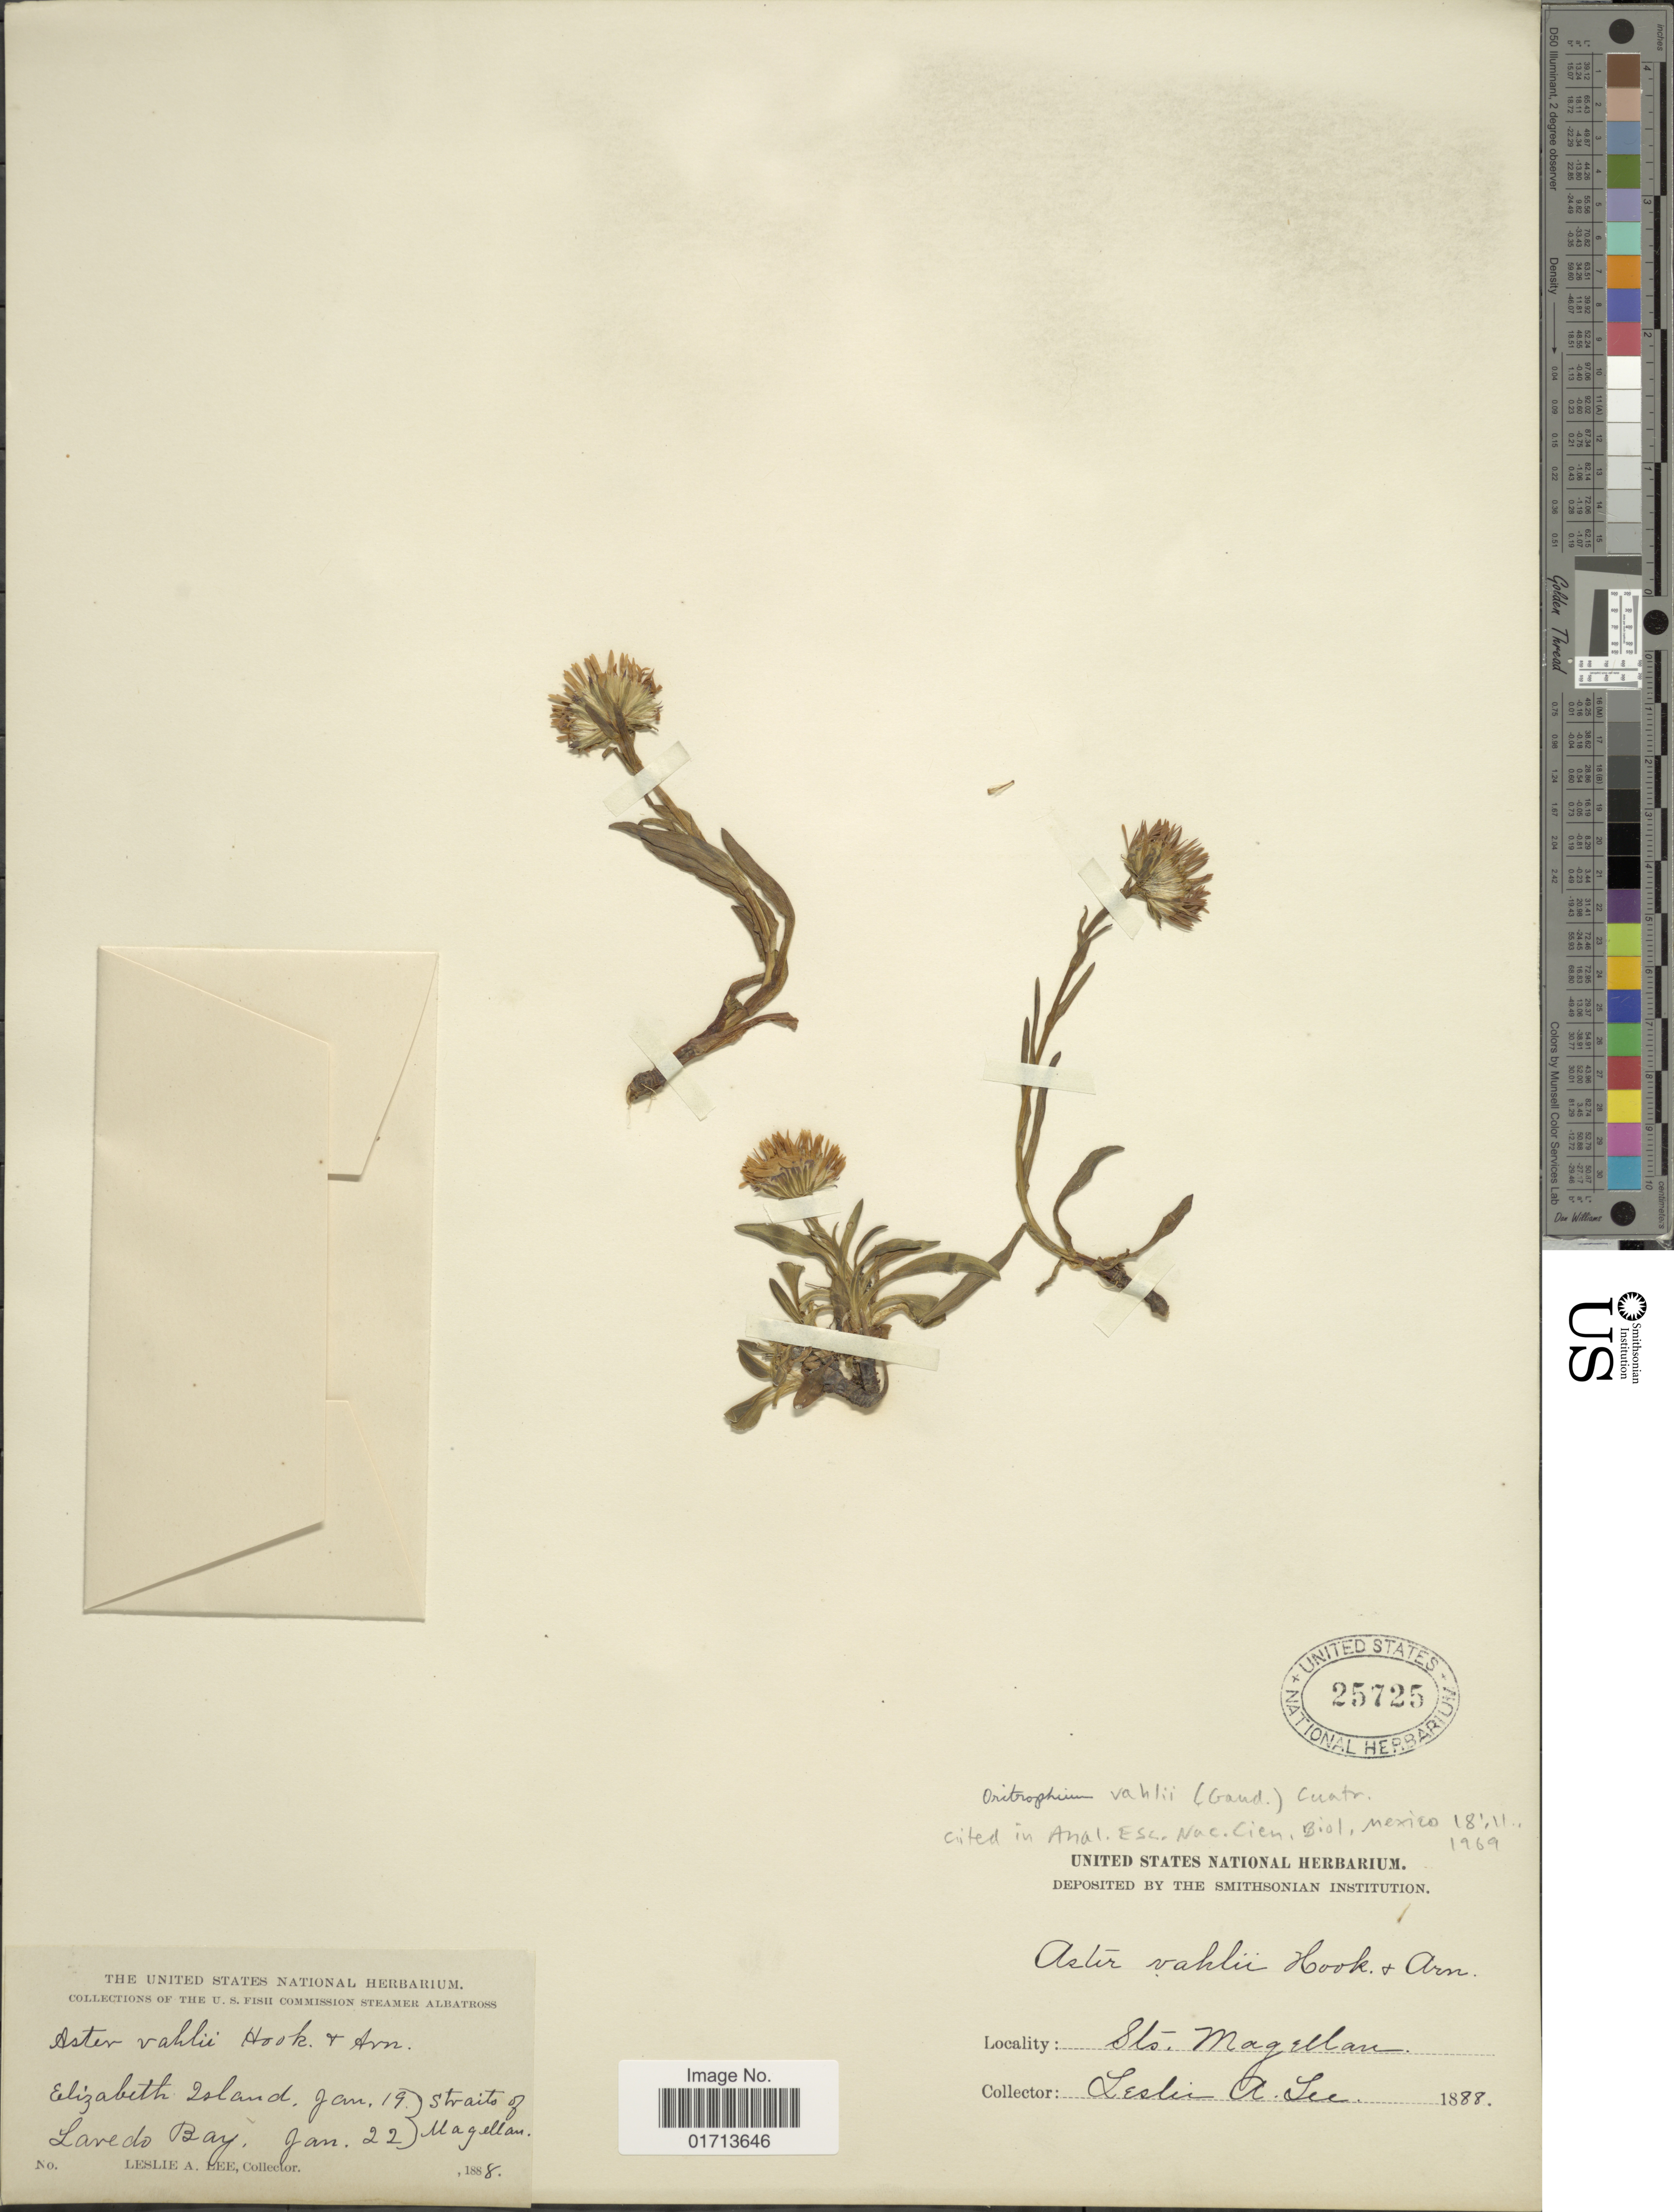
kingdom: Plantae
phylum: Tracheophyta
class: Magnoliopsida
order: Asterales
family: Asteraceae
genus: Oritrophium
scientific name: Oritrophium vahlii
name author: (Gaudich.) Cuatrec.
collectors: L. Lee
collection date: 1888-01-19/1888-01-22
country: Chile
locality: Elizabeth Island, Laredo Bay, Straits of Magellan.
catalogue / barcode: US 25725